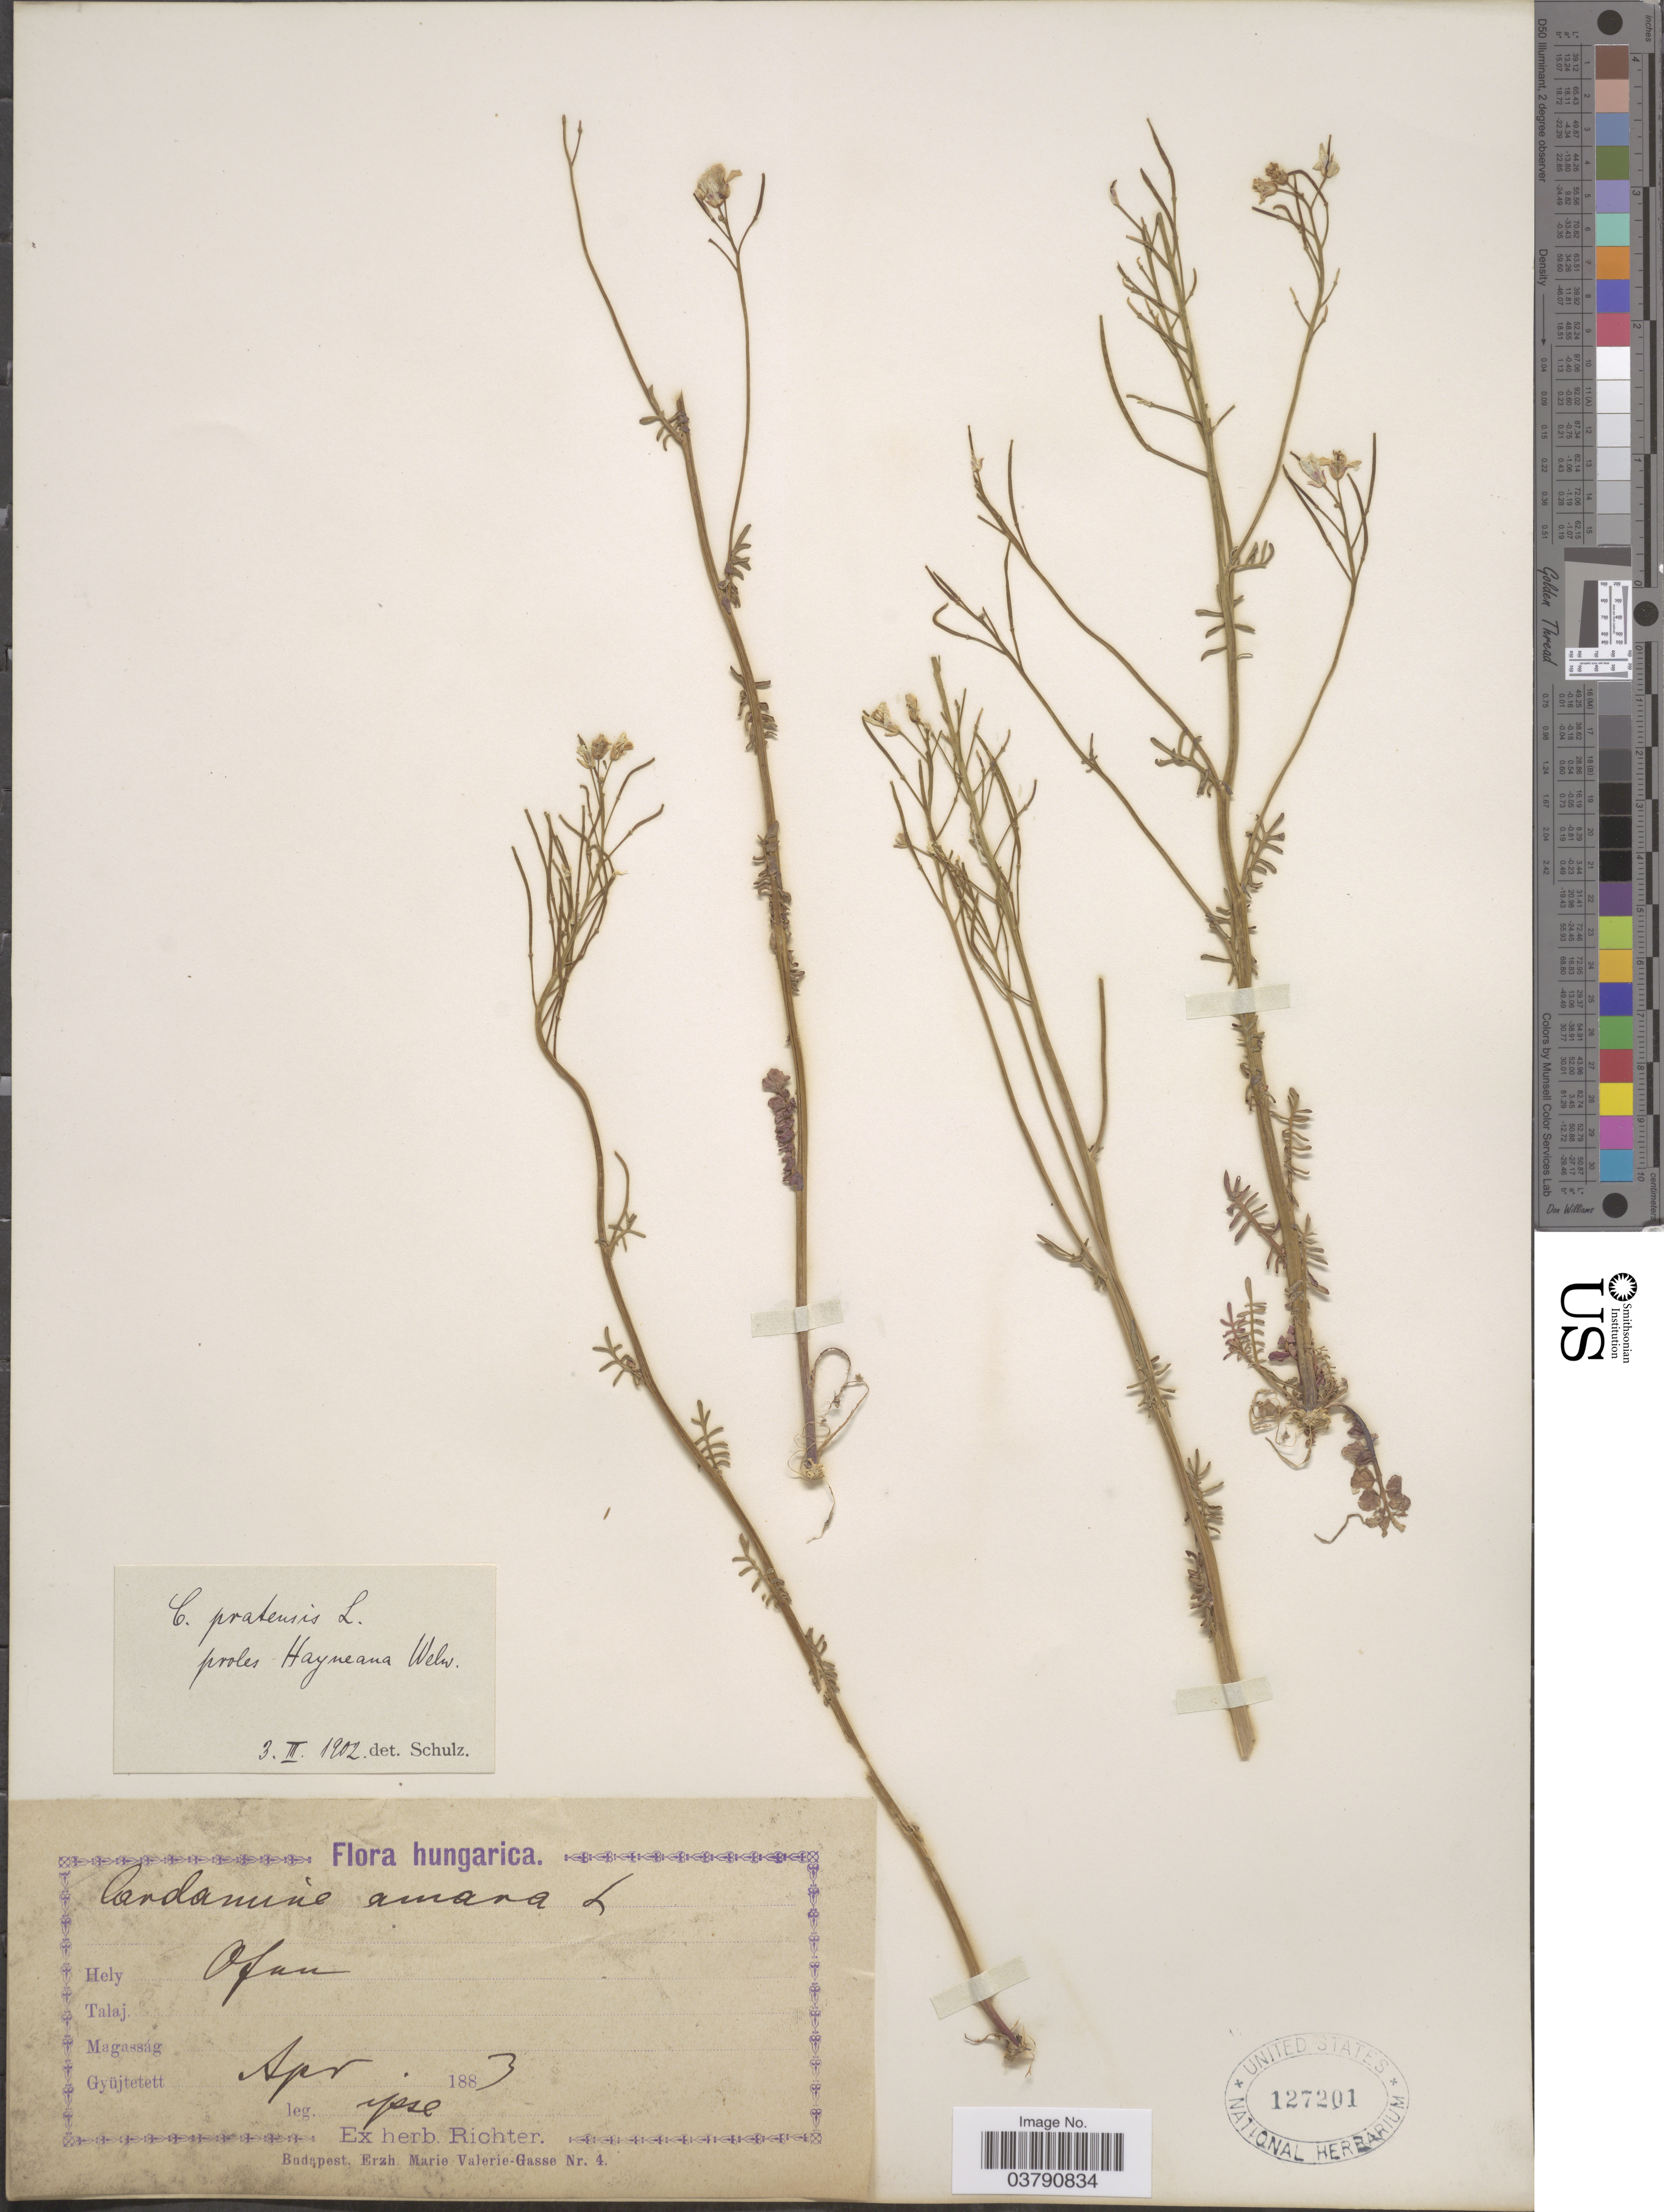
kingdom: Plantae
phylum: Tracheophyta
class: Magnoliopsida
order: Brassicales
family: Brassicaceae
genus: Cardamine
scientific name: Cardamine pratensis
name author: L.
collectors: -- Richter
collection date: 1883-04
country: Hungary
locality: Ofun.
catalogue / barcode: US 127201